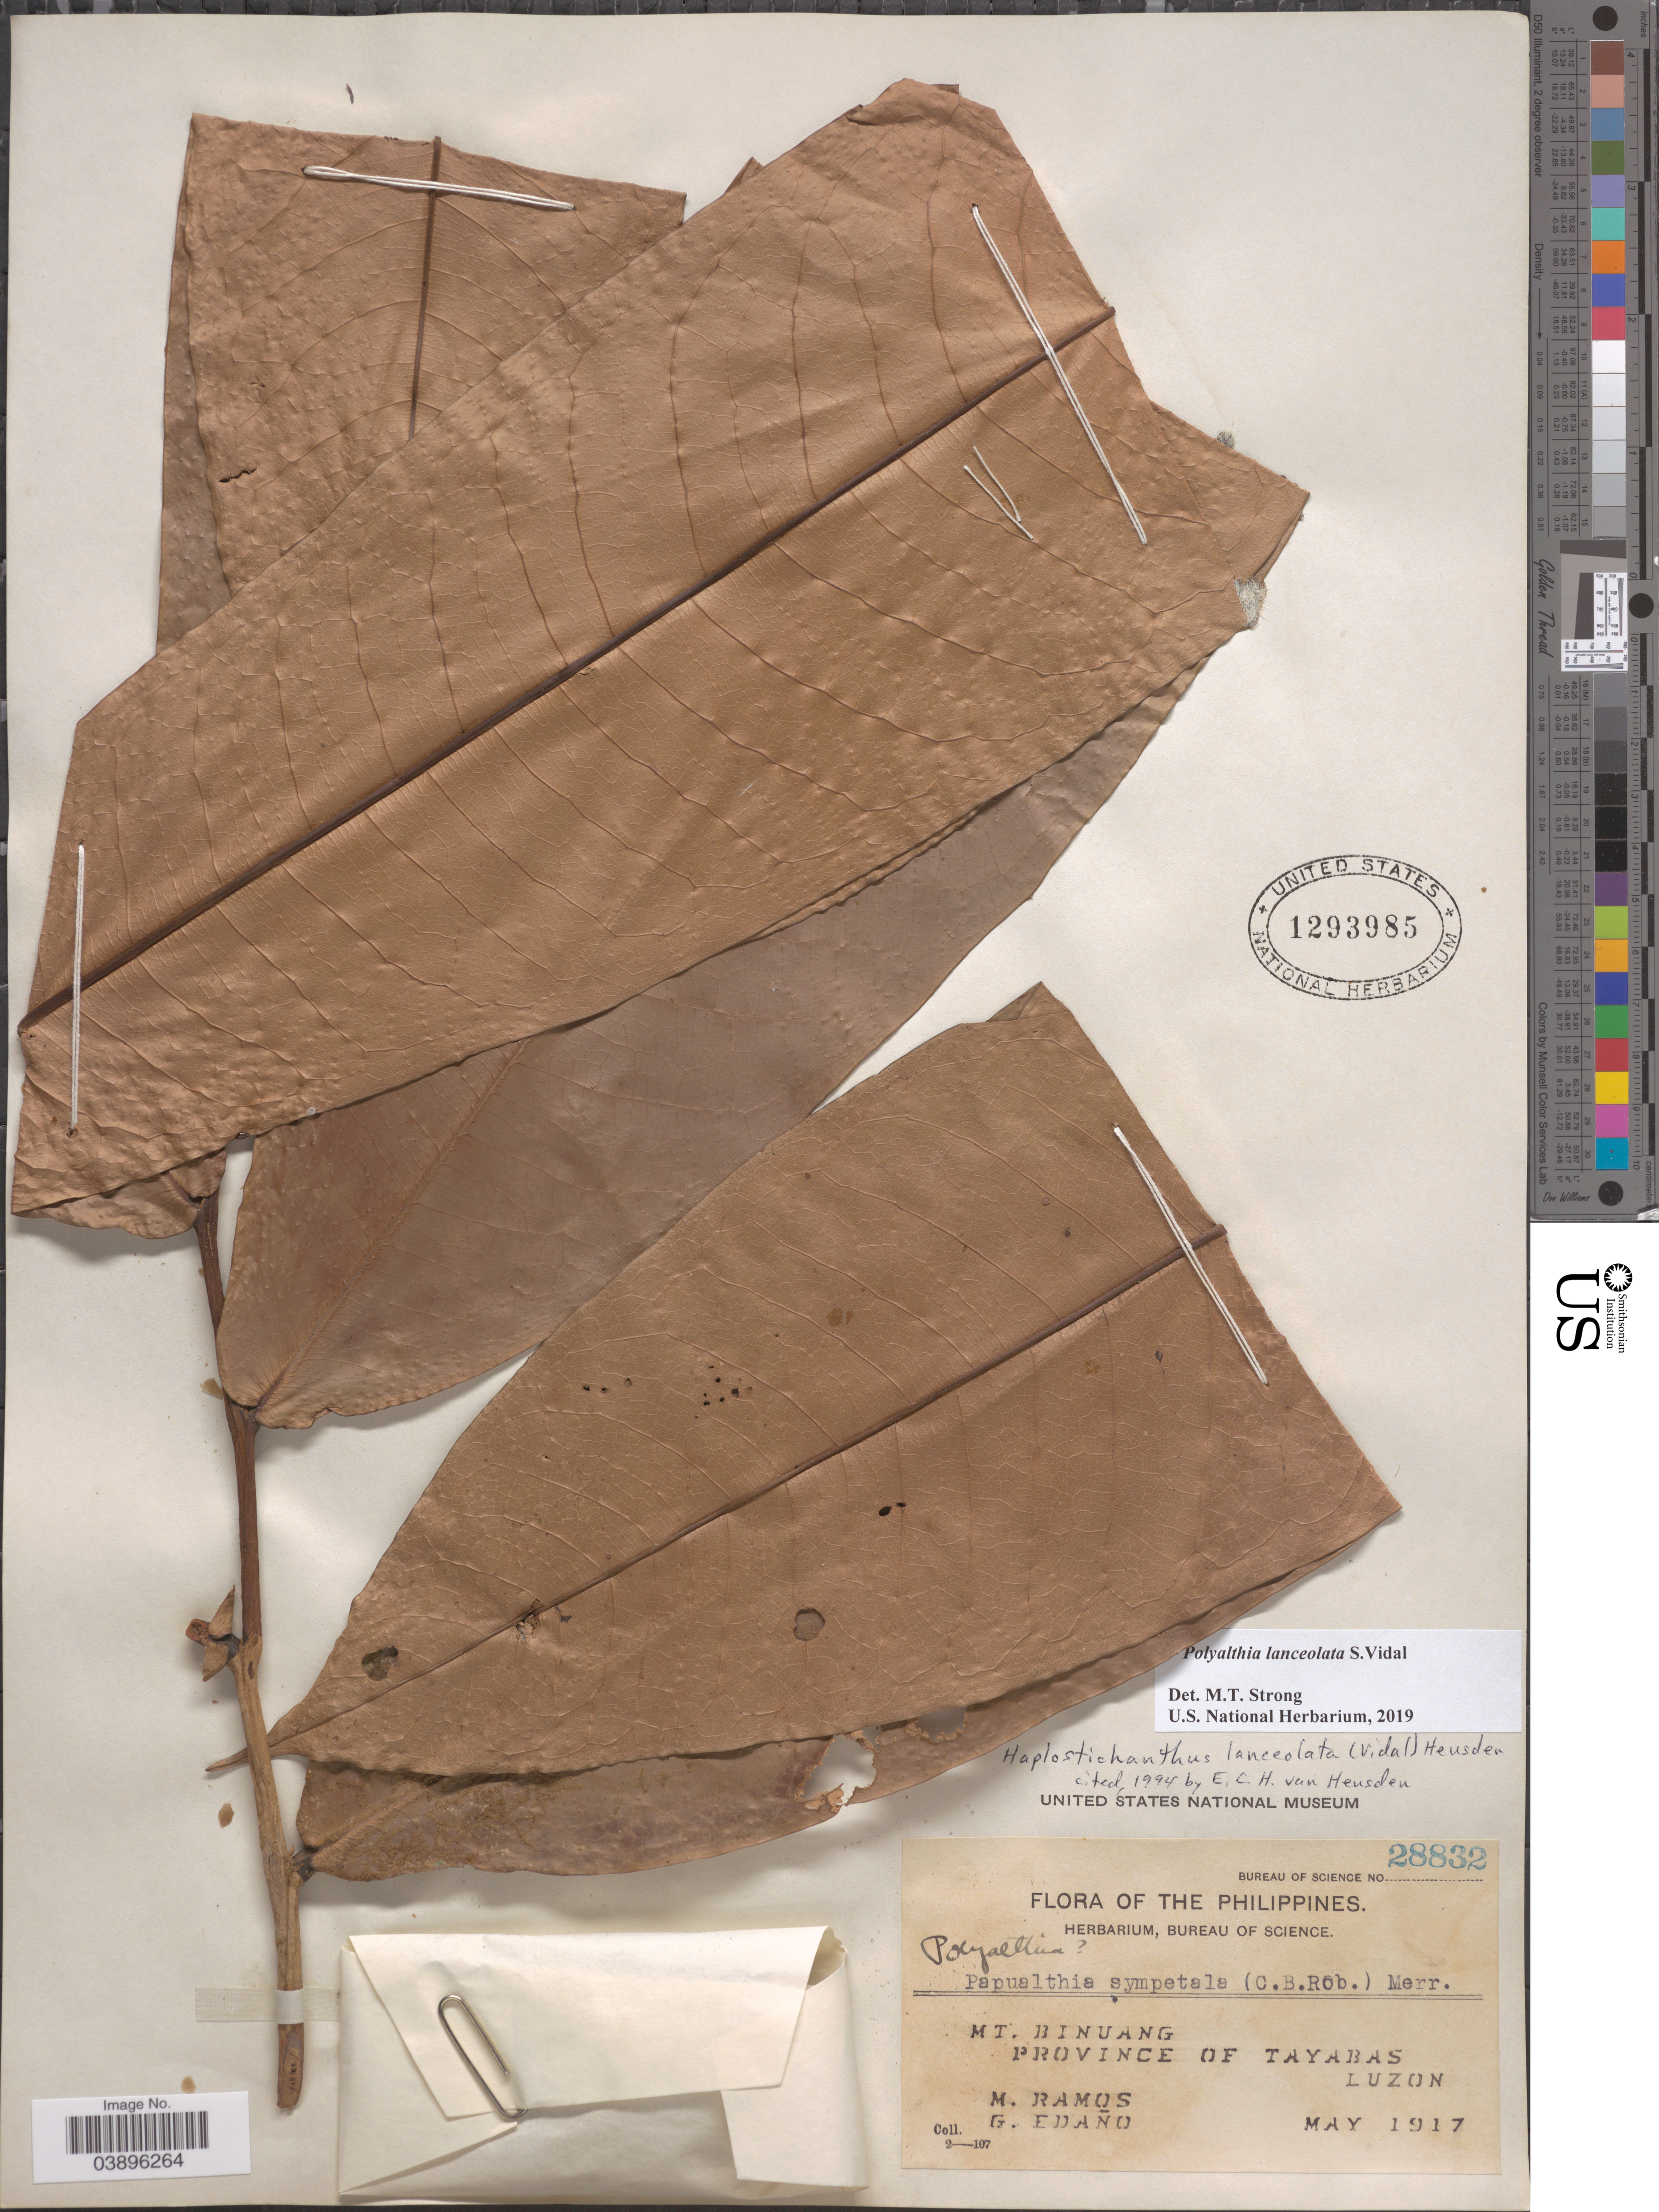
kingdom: Plantae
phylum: Tracheophyta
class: Magnoliopsida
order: Magnoliales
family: Annonaceae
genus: Polyalthia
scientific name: Polyalthia lanceolata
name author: S. Vidal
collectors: M. Ramos & G. Edaño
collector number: Bureau of Science 28832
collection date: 1917-05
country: Philippines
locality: Mt. Binuang. Province of Tayabas. Luzon.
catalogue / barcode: US 1293985